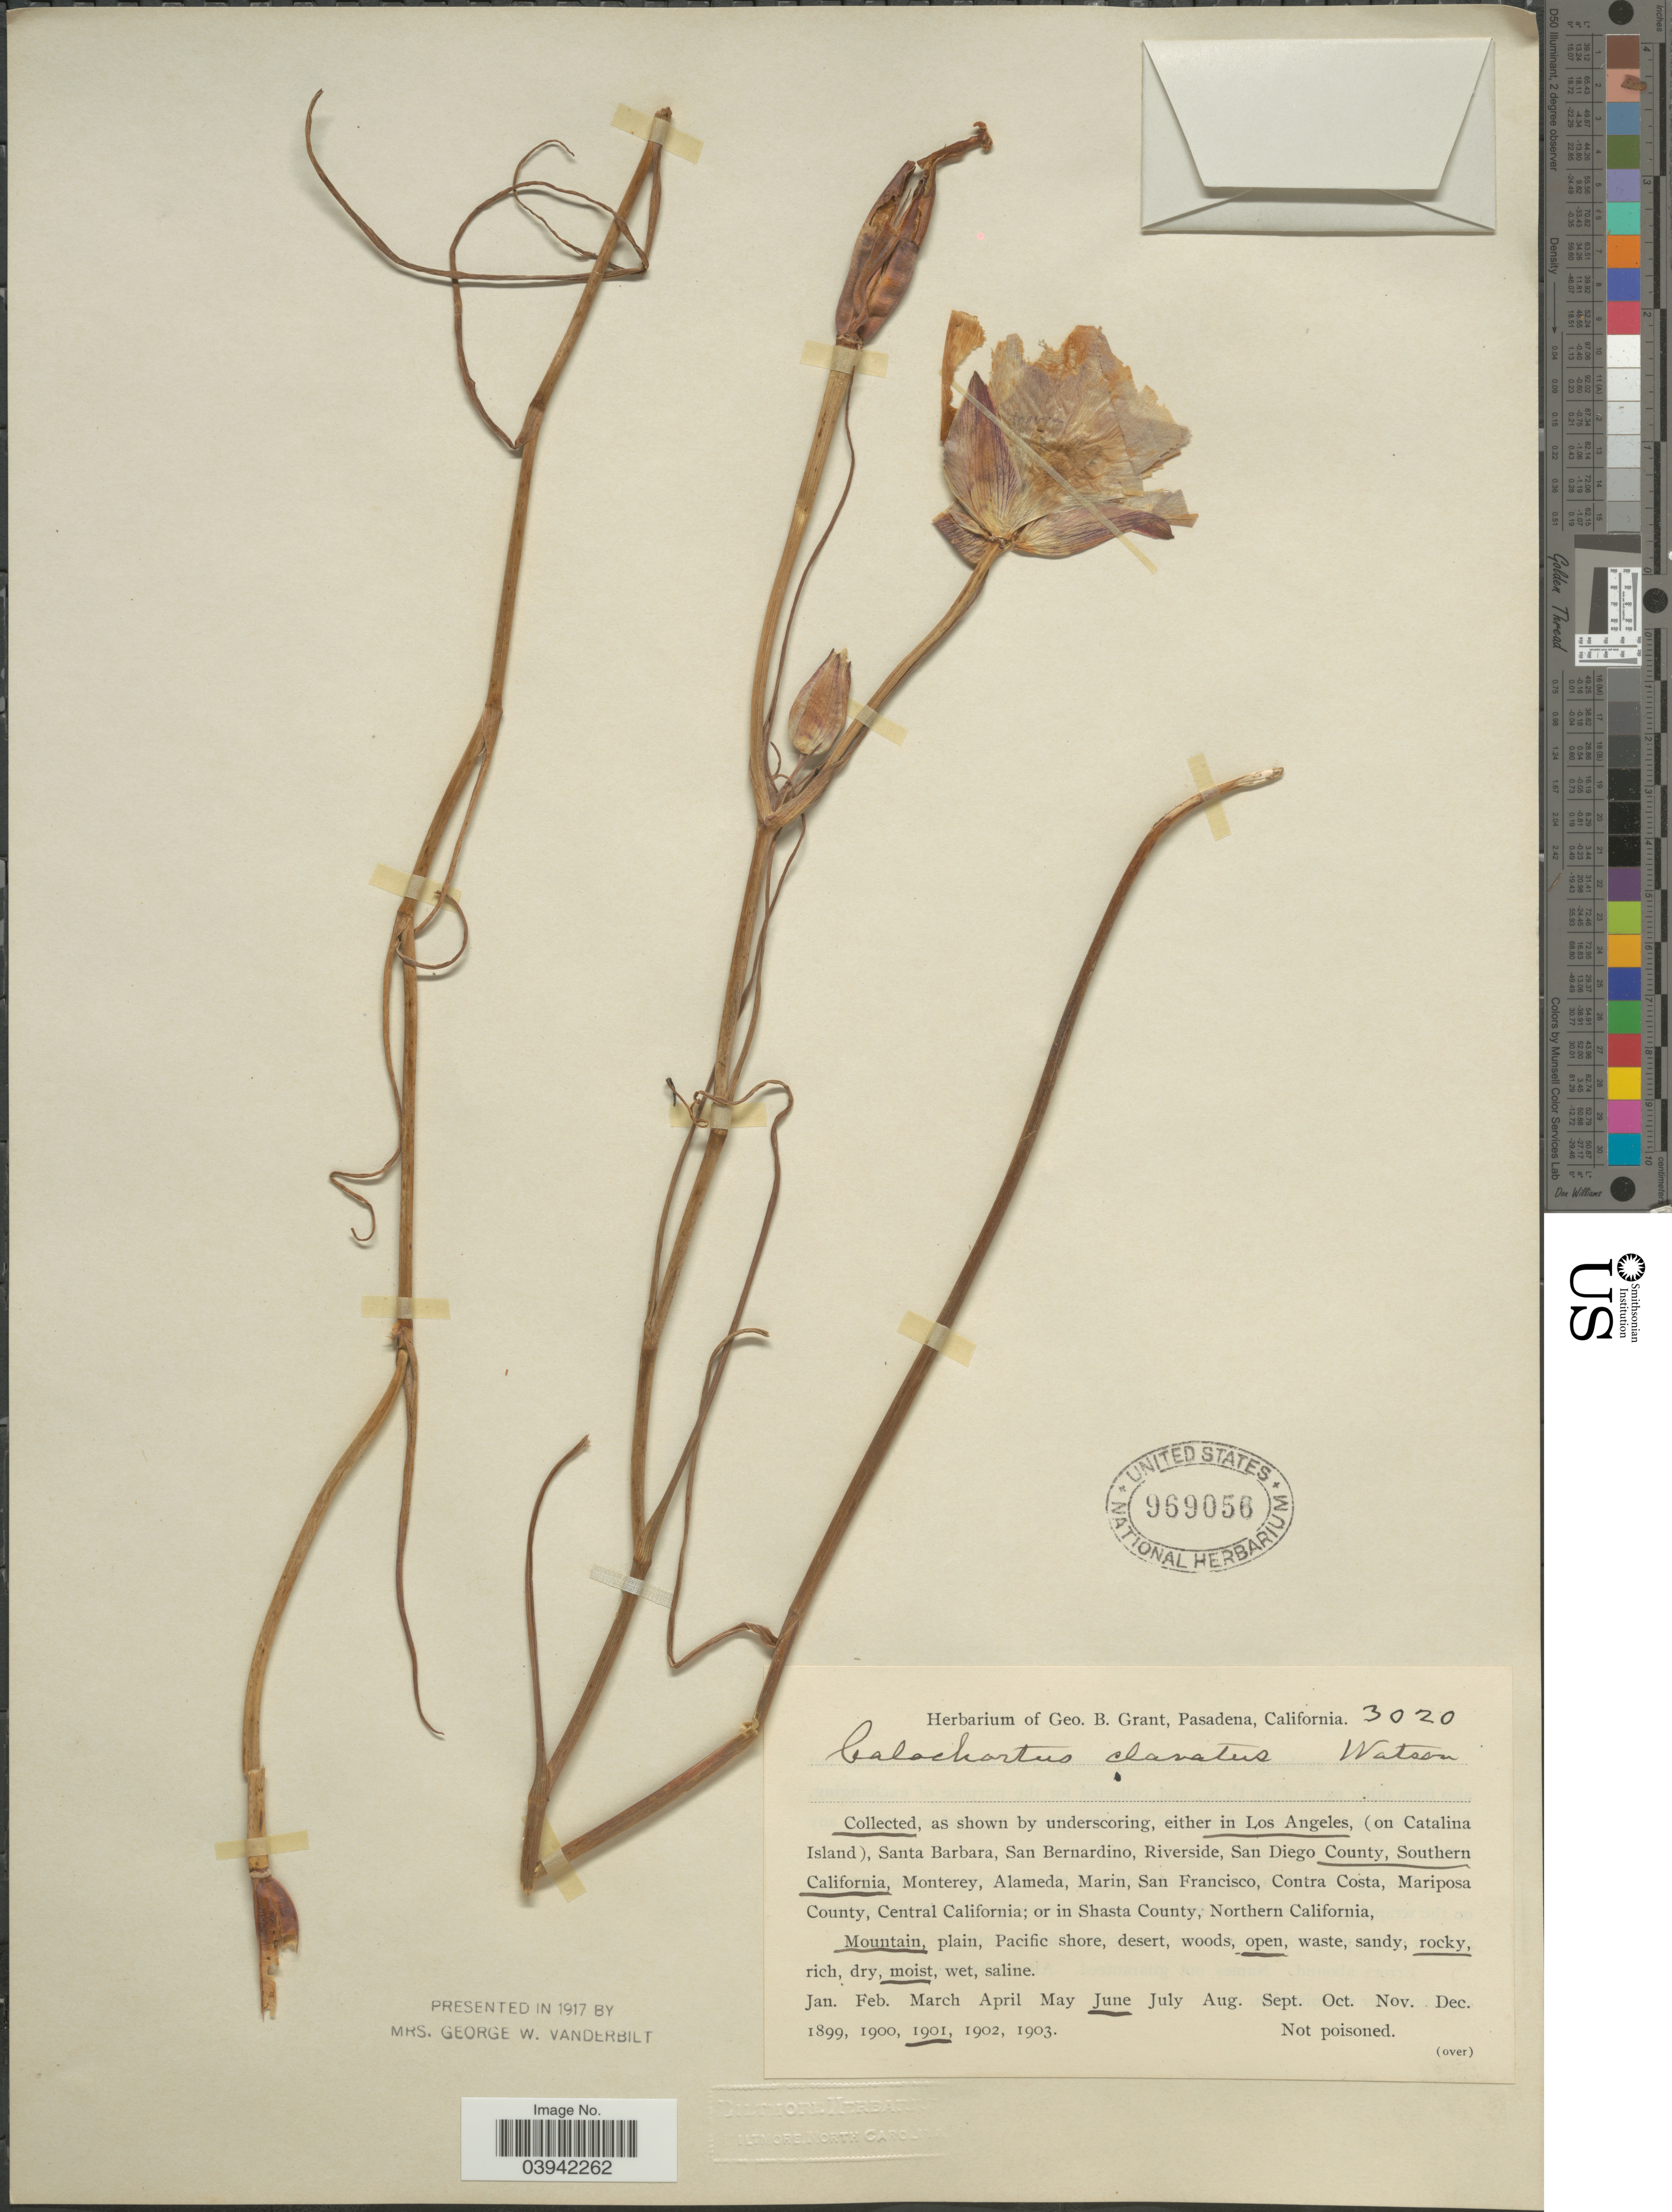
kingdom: Plantae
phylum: Tracheophyta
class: Liliopsida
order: Liliales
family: Liliaceae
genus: Calochortus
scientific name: Calochortus clavatus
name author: S. Watson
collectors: ex herb. Geo. B. Grant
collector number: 3020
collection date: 1901-06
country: United States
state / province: California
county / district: Los Angeles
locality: In Los Angeles County, Southern California.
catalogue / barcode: US 969056